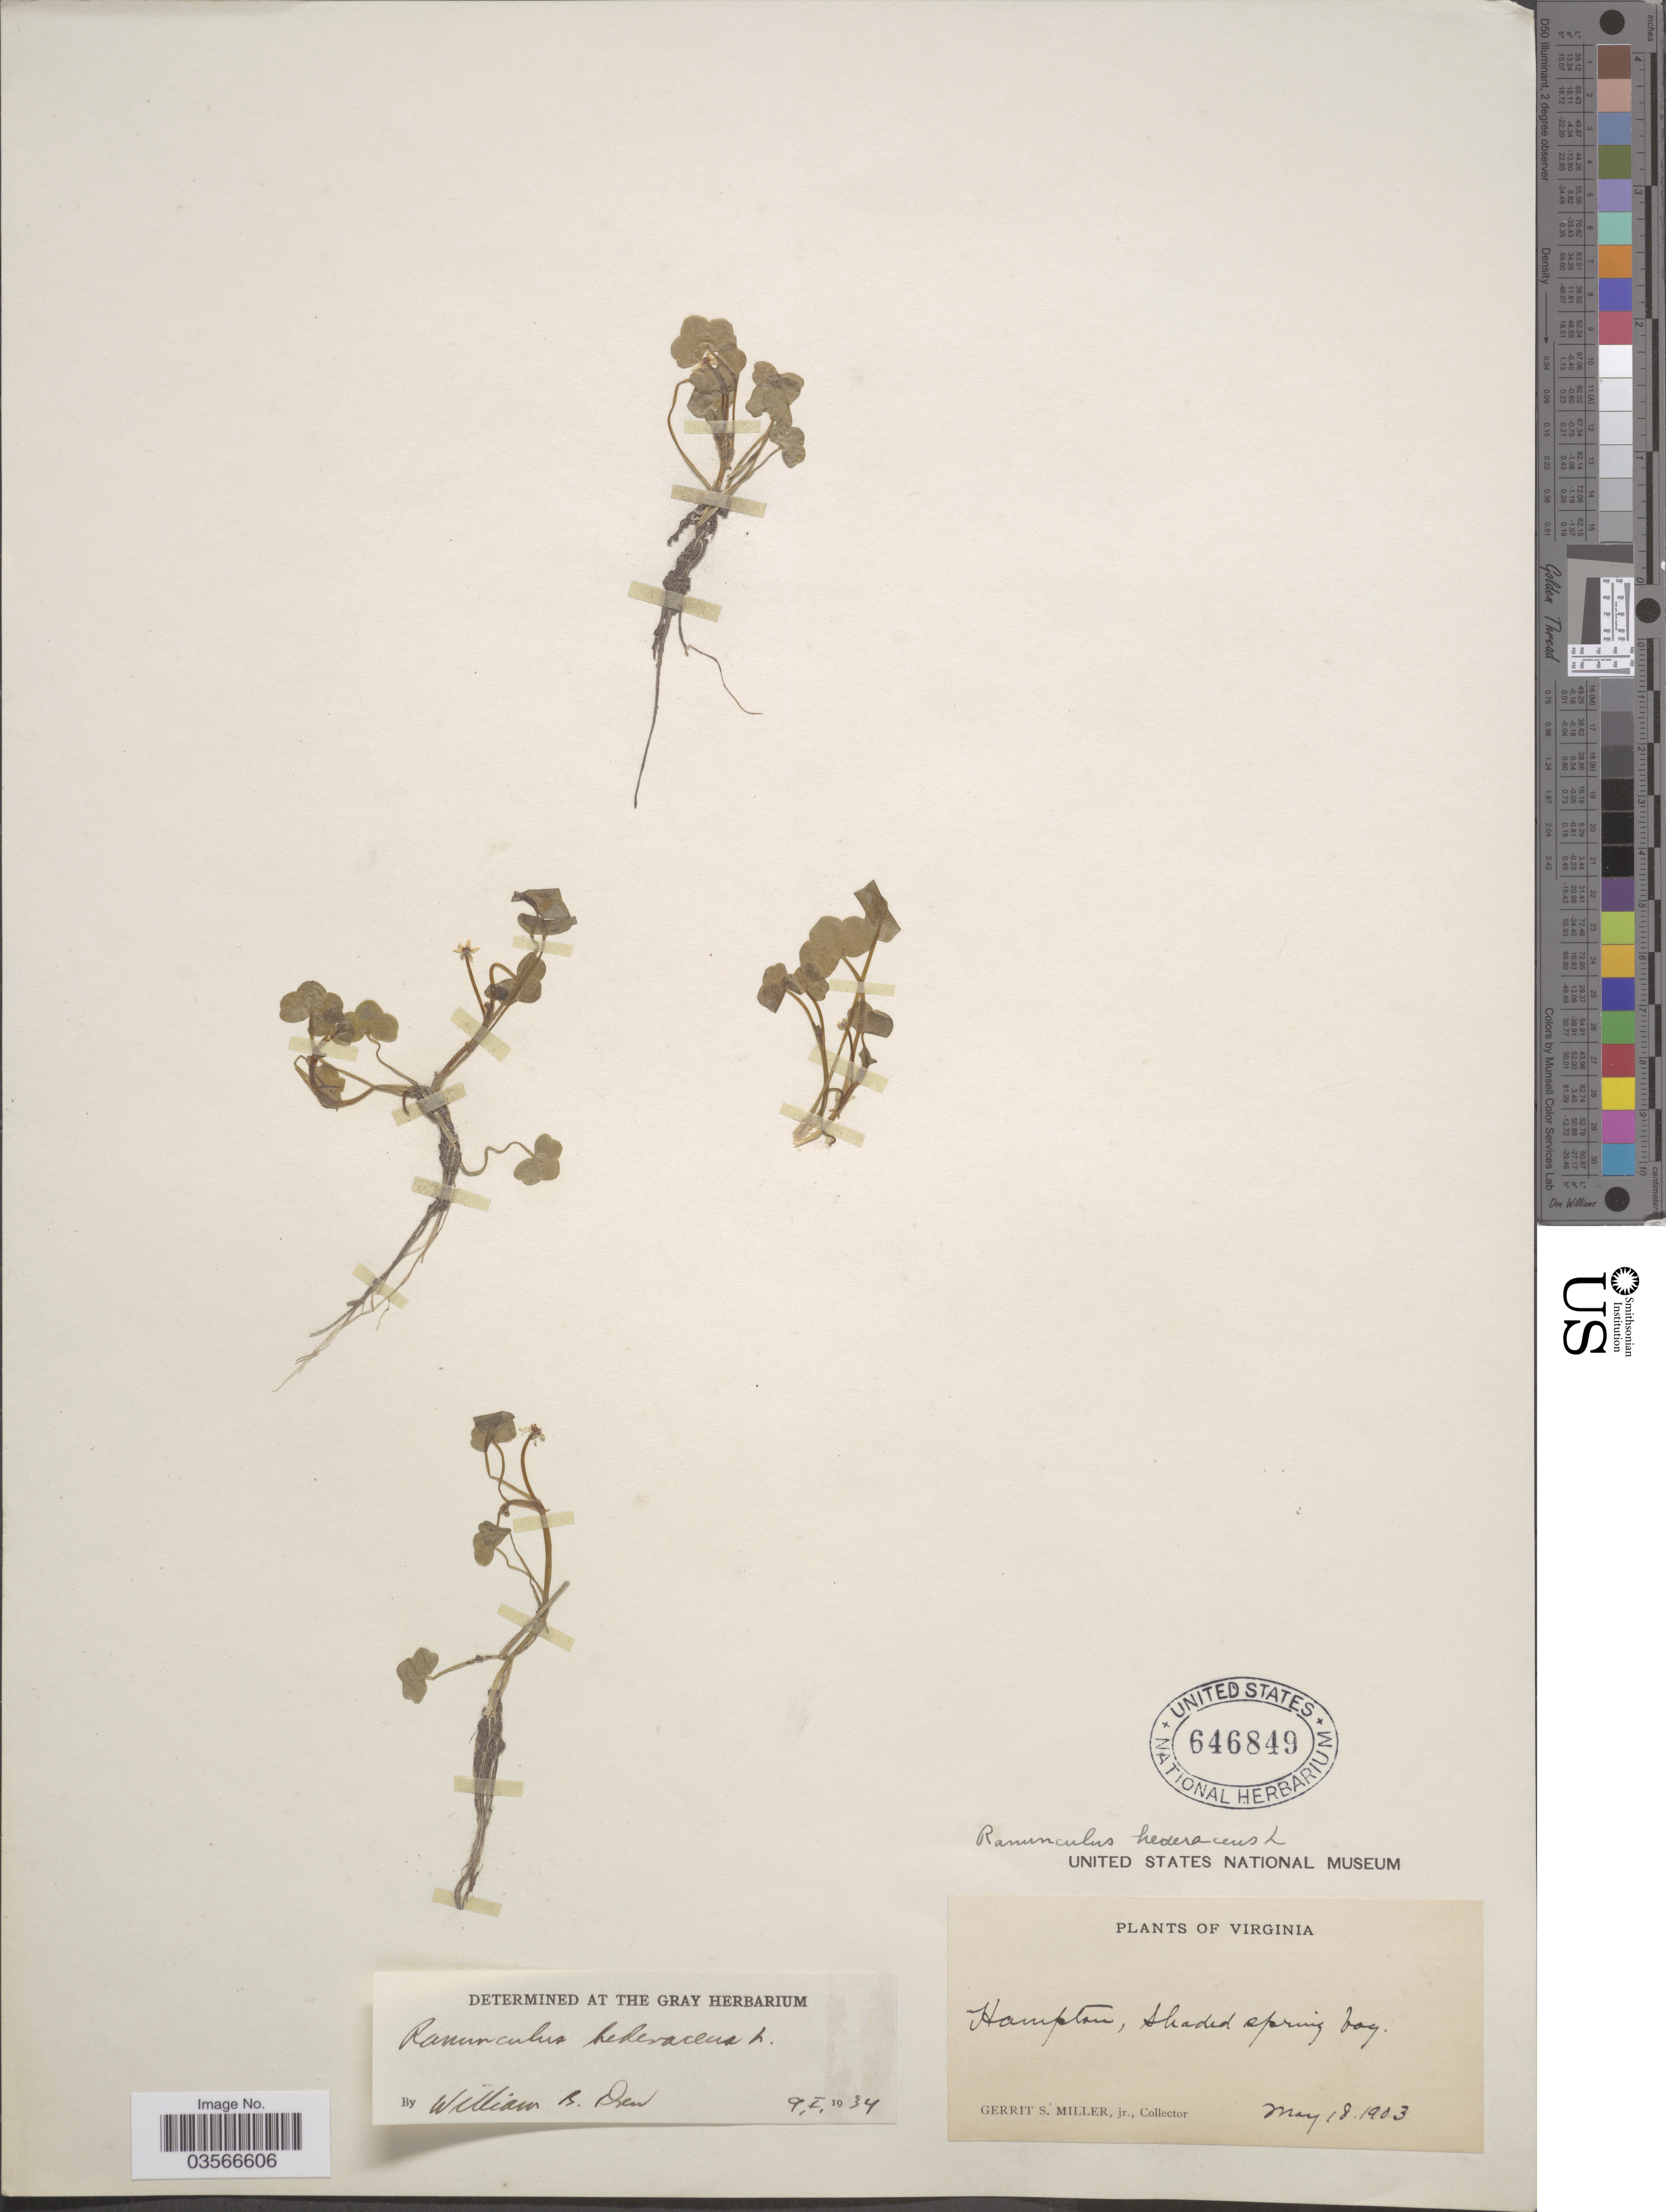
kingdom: Plantae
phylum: Tracheophyta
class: Magnoliopsida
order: Ranunculales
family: Ranunculaceae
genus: Ranunculus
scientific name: Ranunculus hederaceus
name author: L.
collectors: G. S. Miller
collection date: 1903-05-18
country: United States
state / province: Virginia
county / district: City of Hampton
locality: Hampton.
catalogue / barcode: US 646849